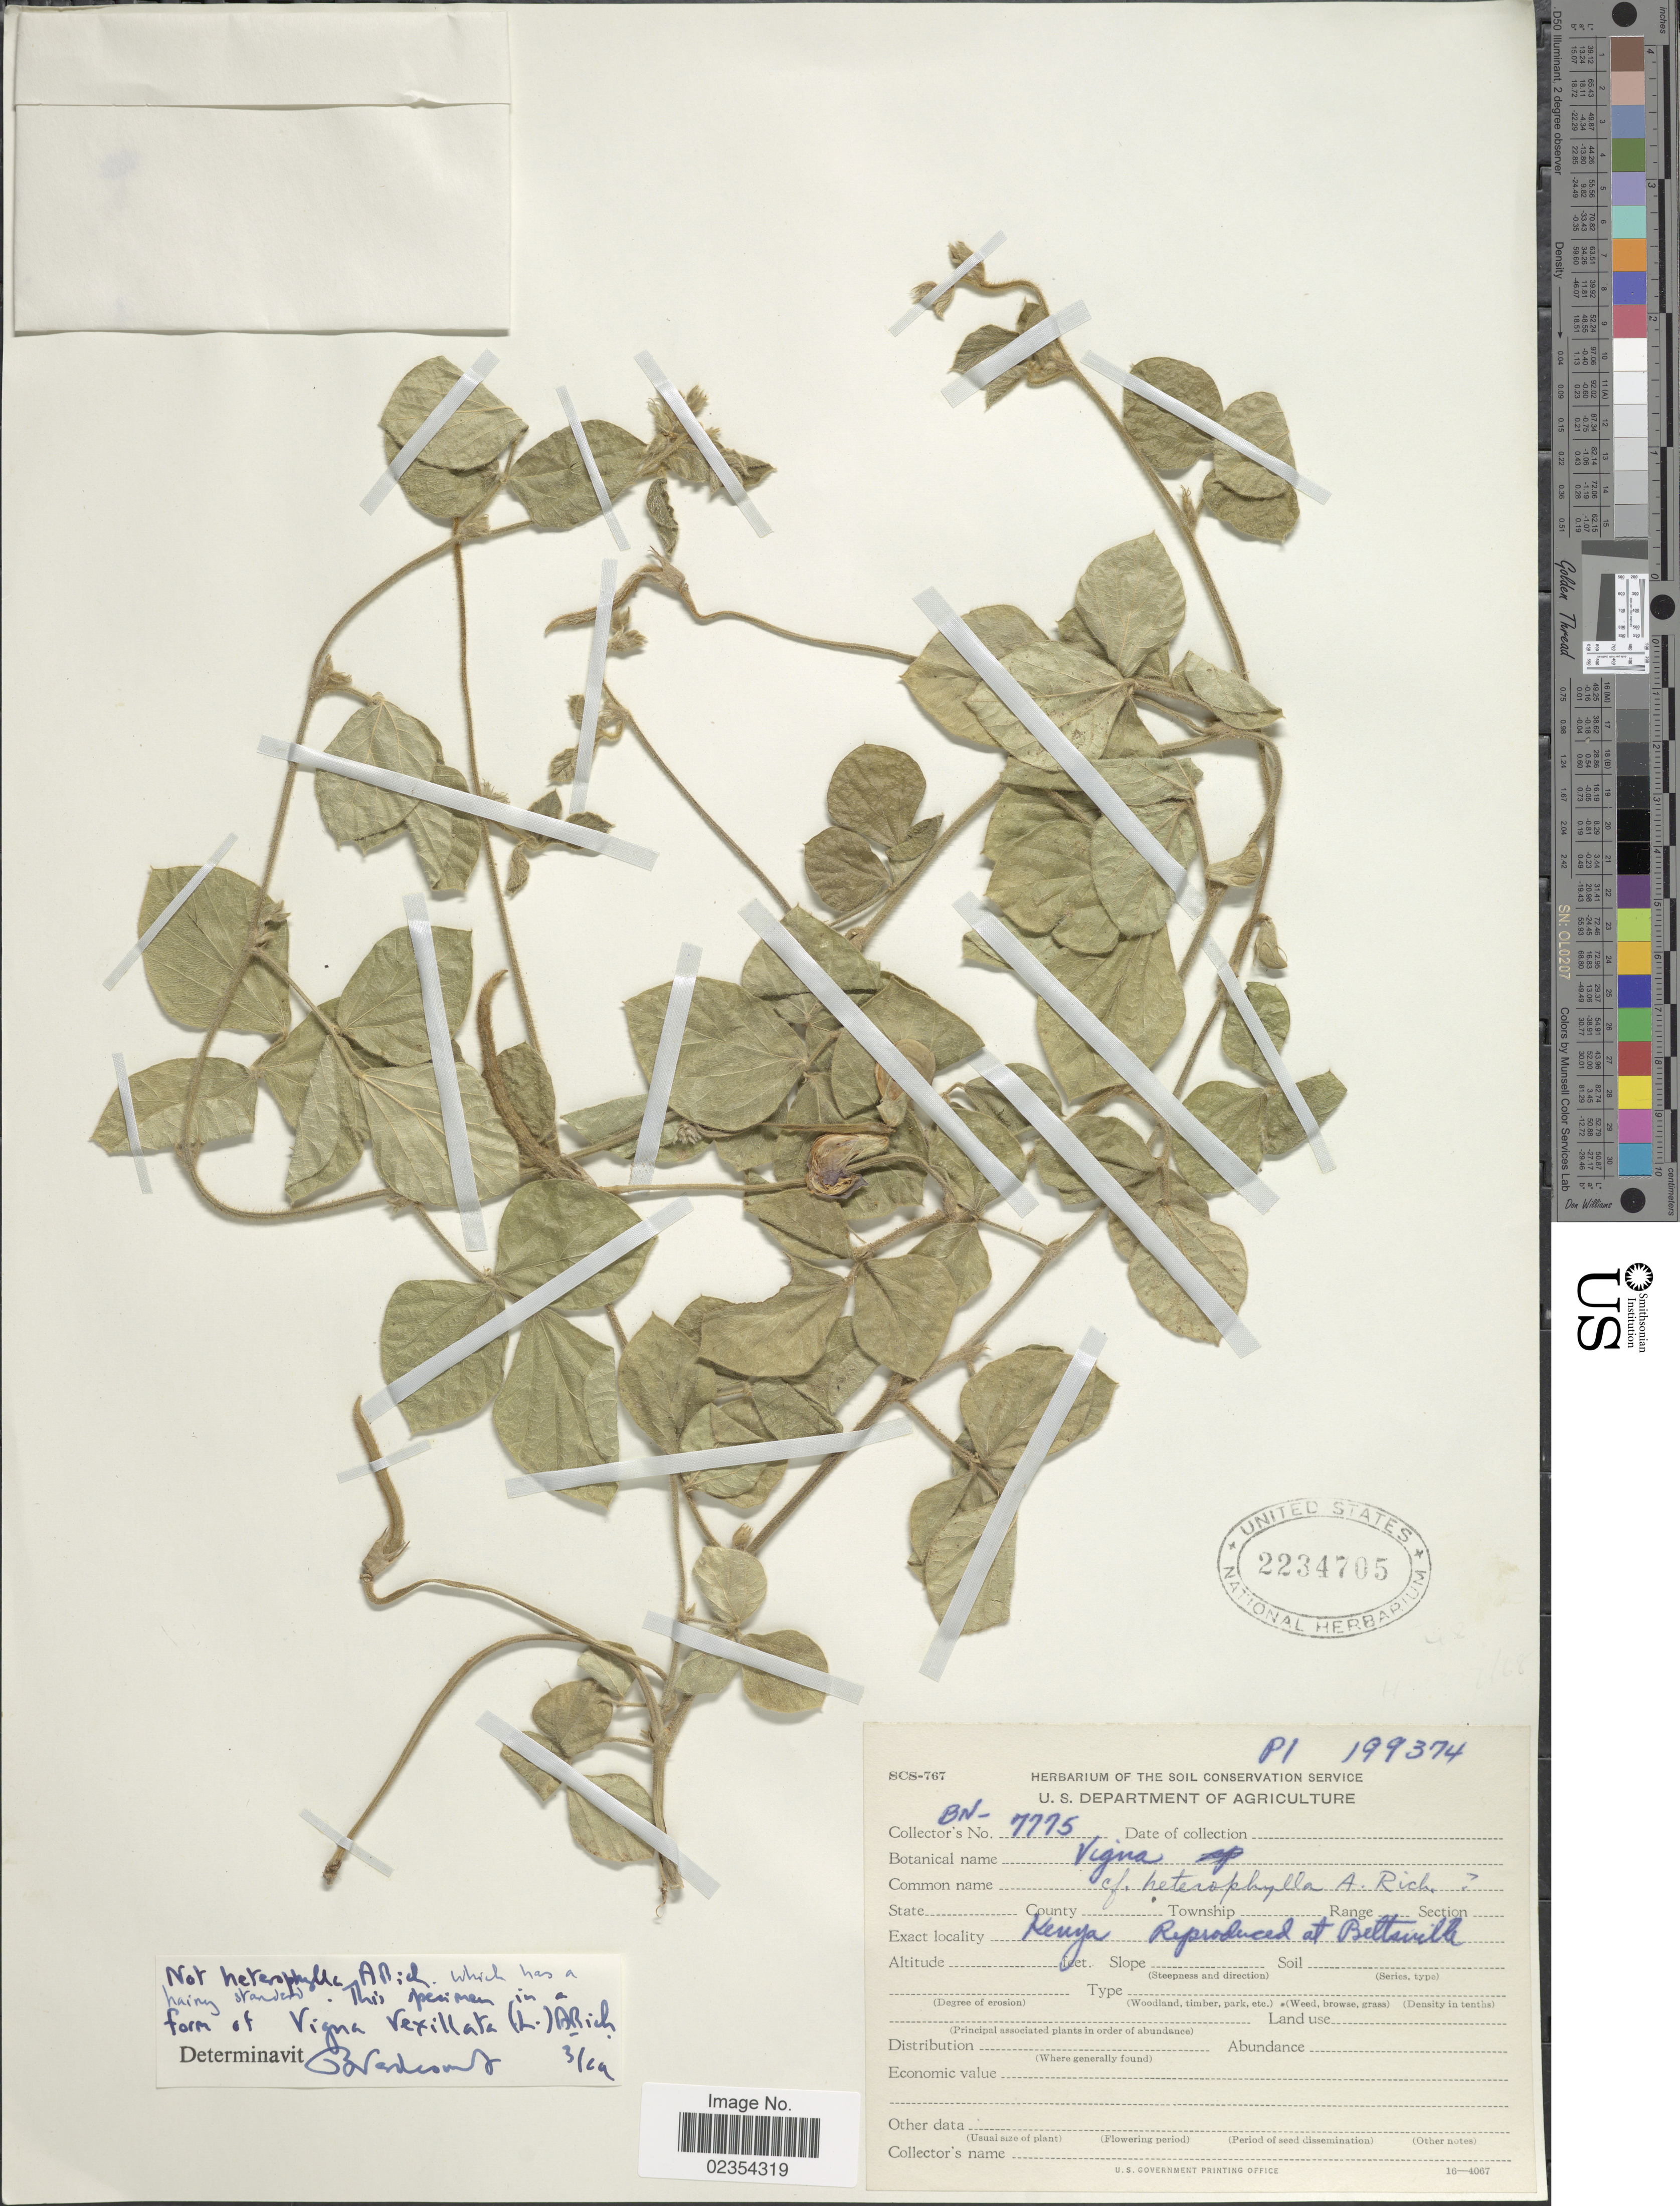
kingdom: Plantae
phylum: Tracheophyta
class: Magnoliopsida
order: Fabales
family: Fabaceae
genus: Vigna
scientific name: Vigna vexillata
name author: (L.) A. Rich.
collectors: Facchini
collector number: BN-7775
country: Kenya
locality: Reproduced at Beltsville [unsure placement]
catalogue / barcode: US 2234705